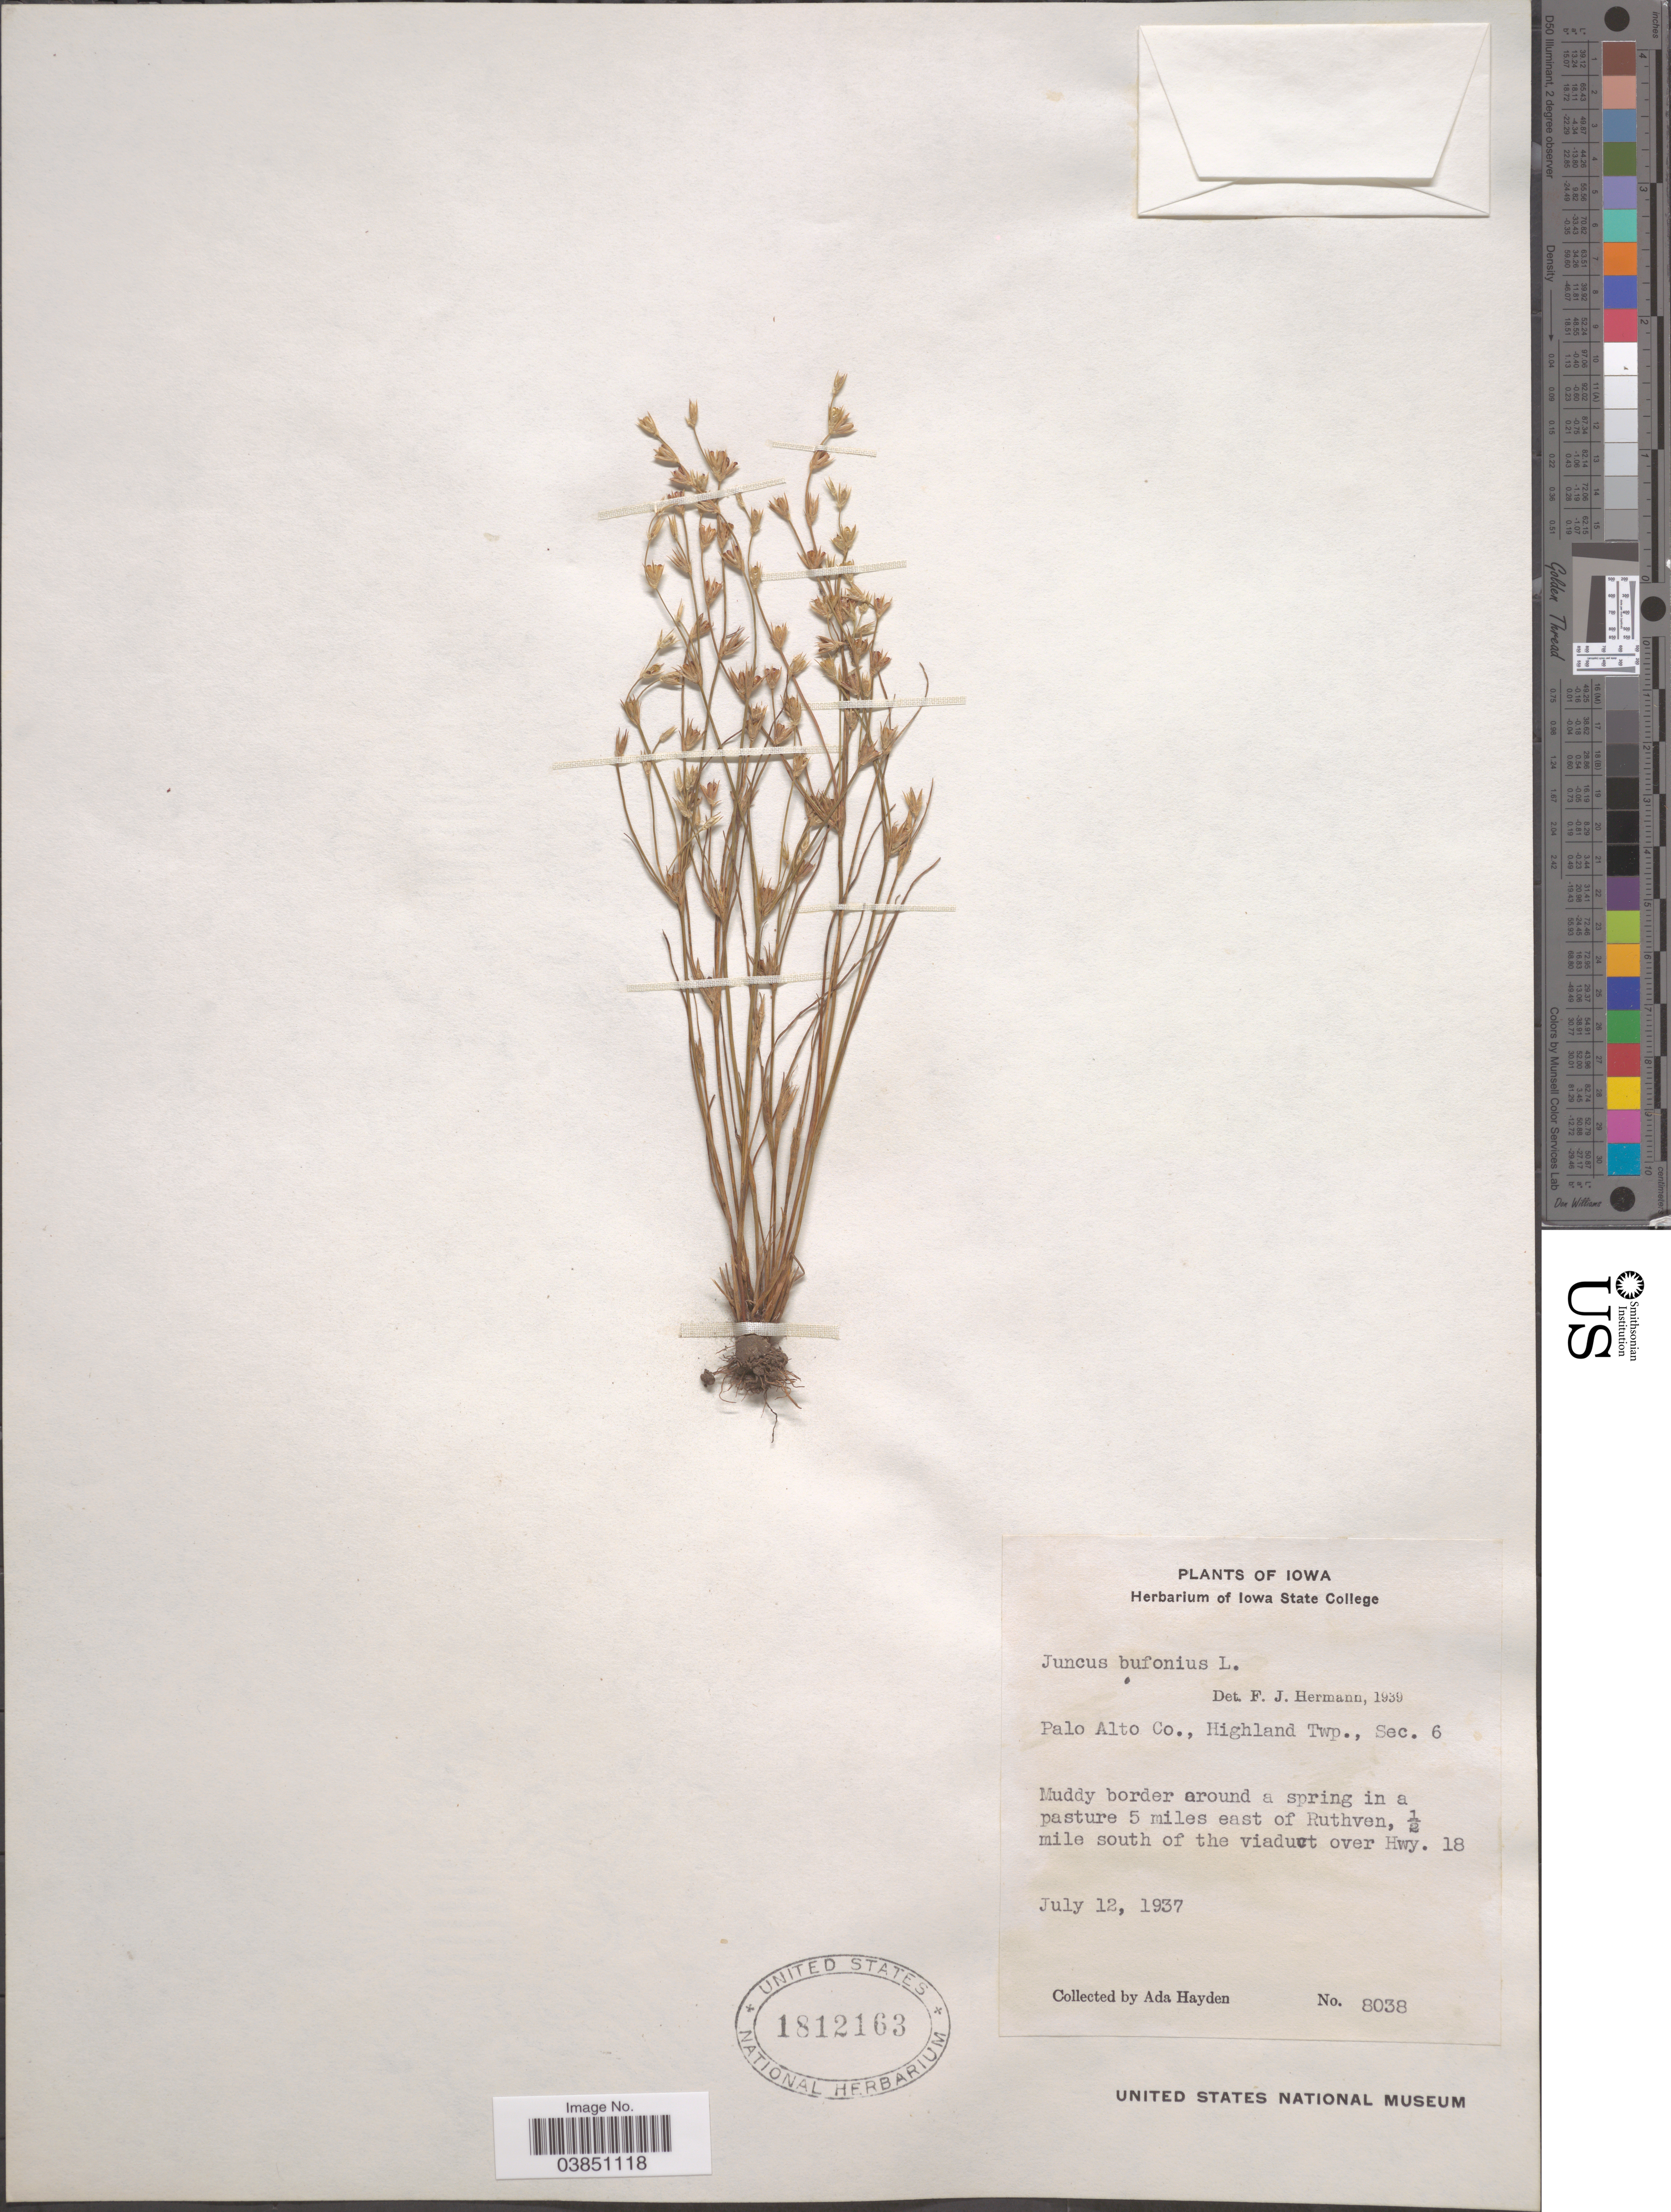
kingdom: Plantae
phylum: Tracheophyta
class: Liliopsida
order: Poales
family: Juncaceae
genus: Juncus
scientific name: Juncus bufonius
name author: L.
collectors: Ada Hayden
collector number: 8038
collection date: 1937-07-12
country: United States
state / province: Iowa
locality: Palo Alto Co., Highland Twp., Sec. 6. 5 miles east of Ruthven, ½ mile south of the viaduct over Hwy. 18.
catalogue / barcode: US 1812163